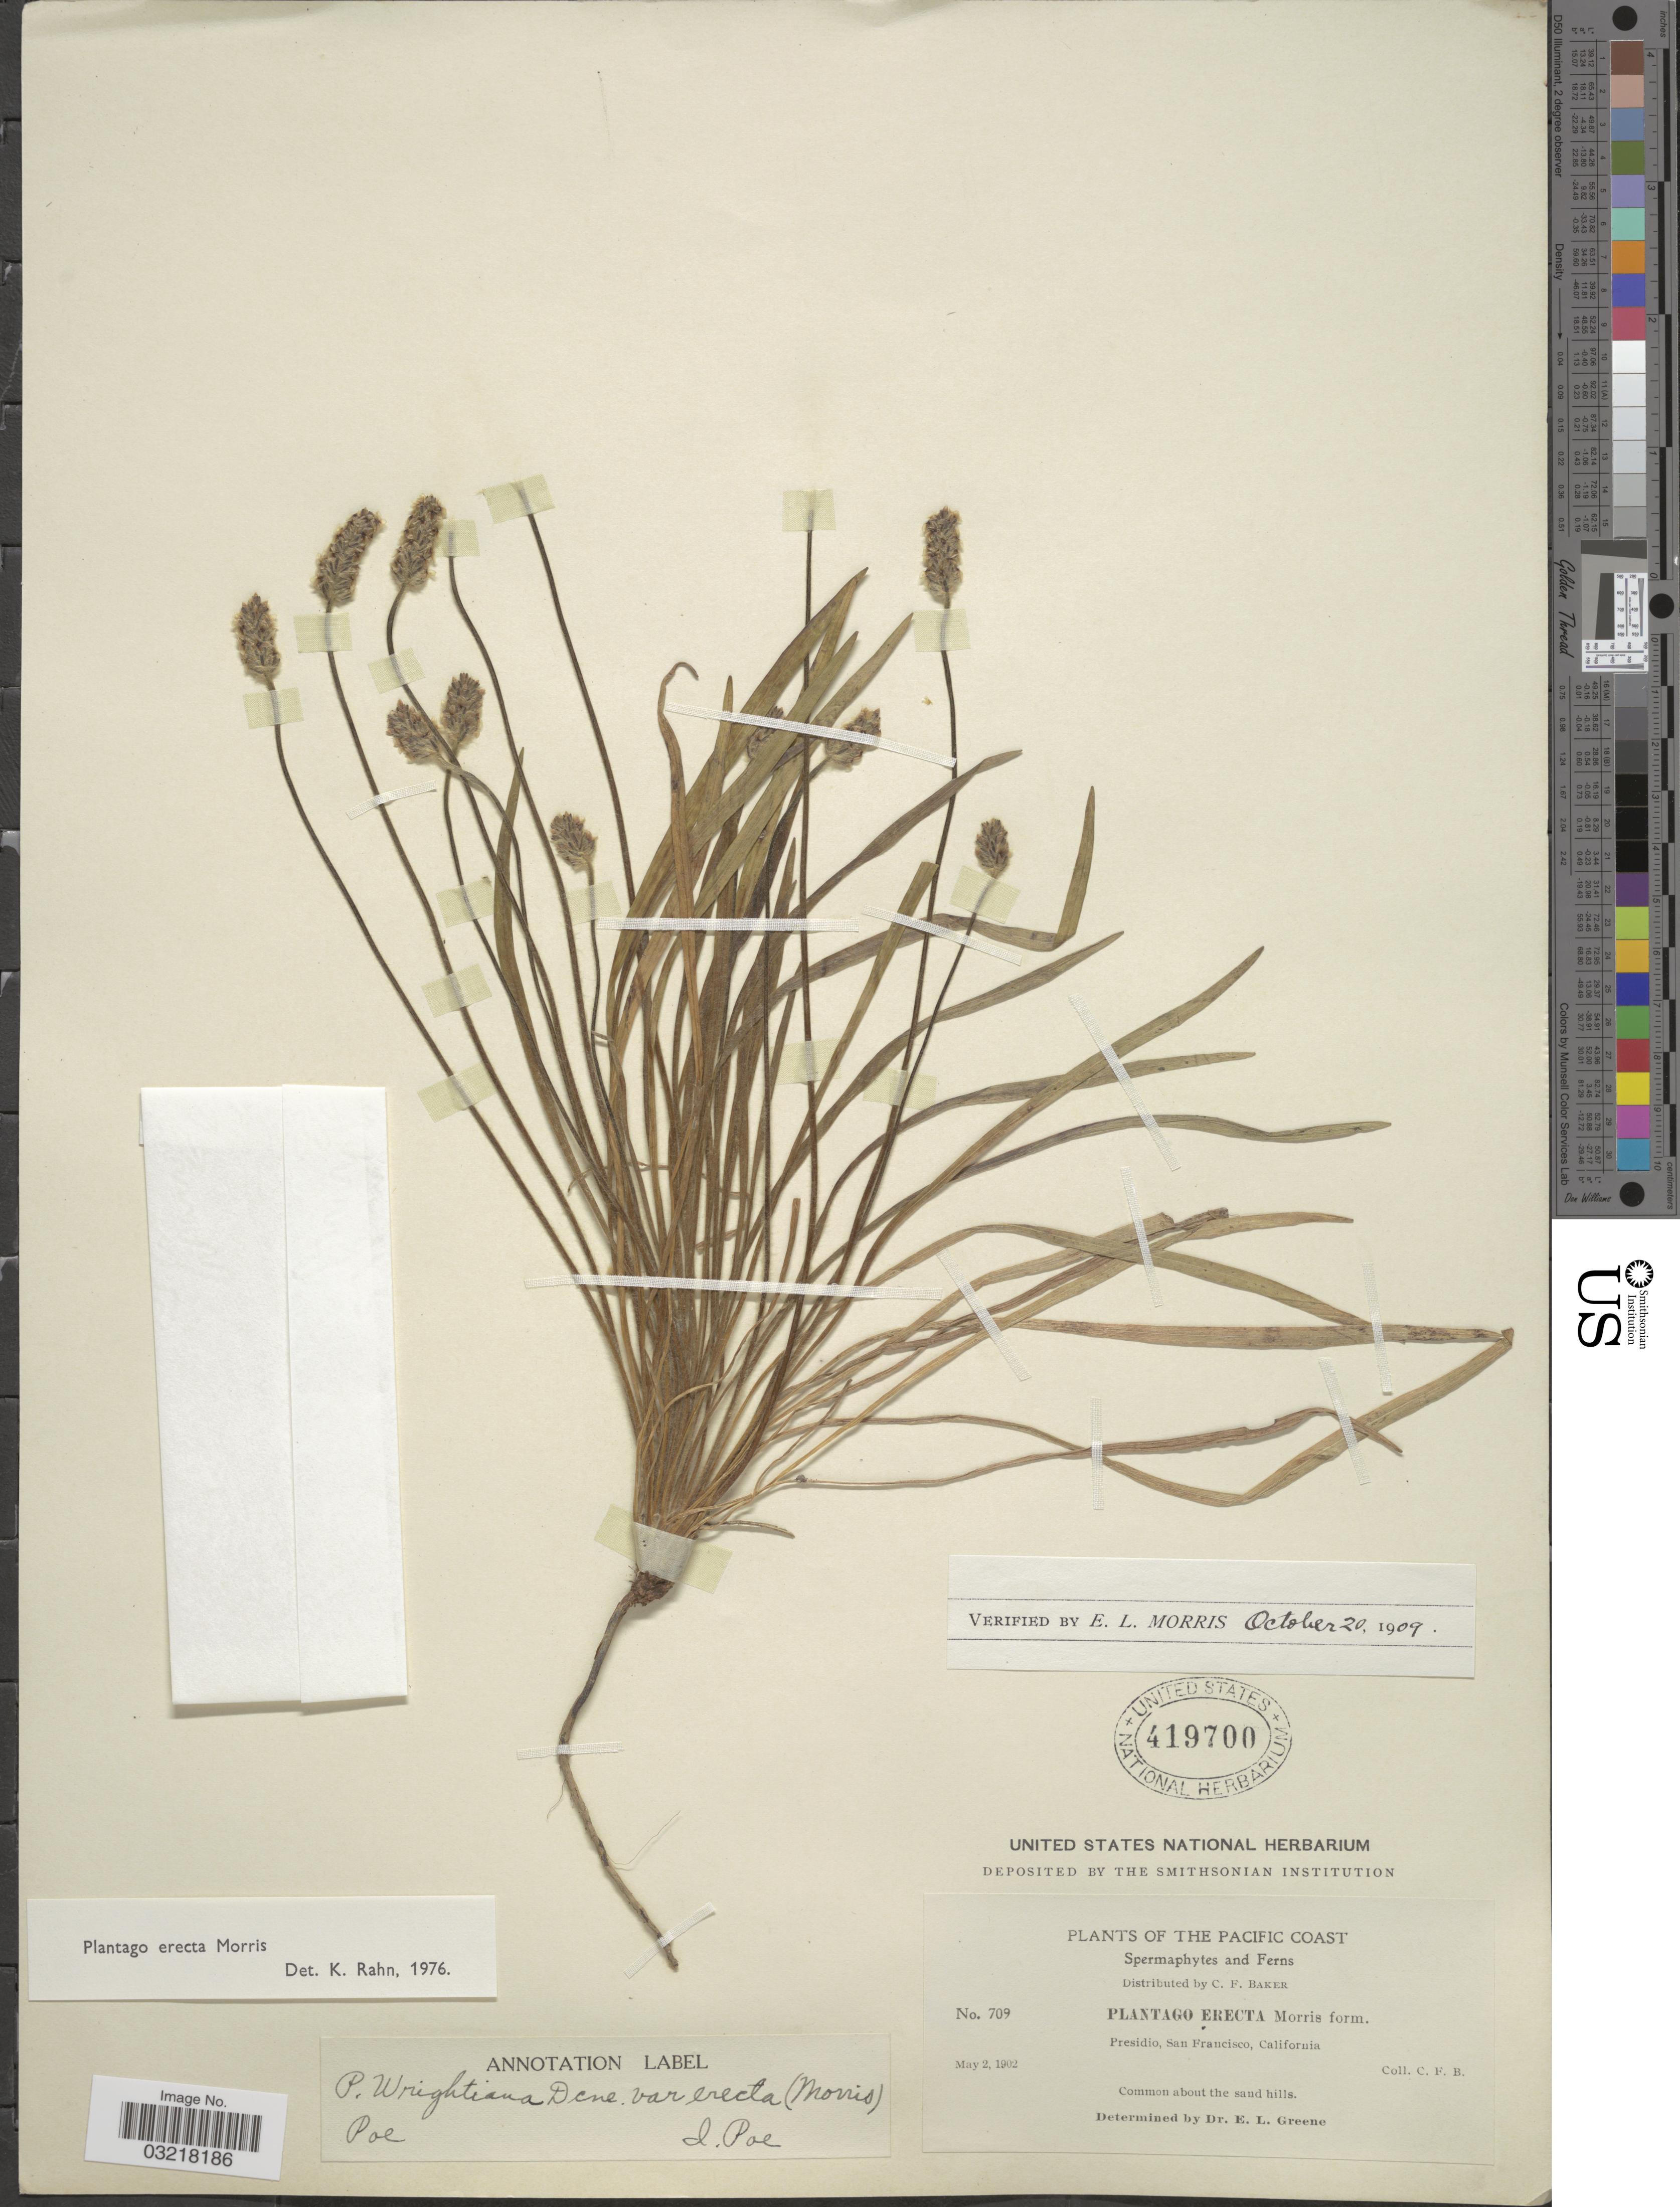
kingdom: Plantae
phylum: Tracheophyta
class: Magnoliopsida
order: Lamiales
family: Plantaginaceae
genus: Plantago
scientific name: Plantago erecta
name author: Morris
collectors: C. F. Baker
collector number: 709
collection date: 1902-05-02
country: United States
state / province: California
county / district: San Francisco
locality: The Pacific Coast. Presidio, San Francisco.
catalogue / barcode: US 419700